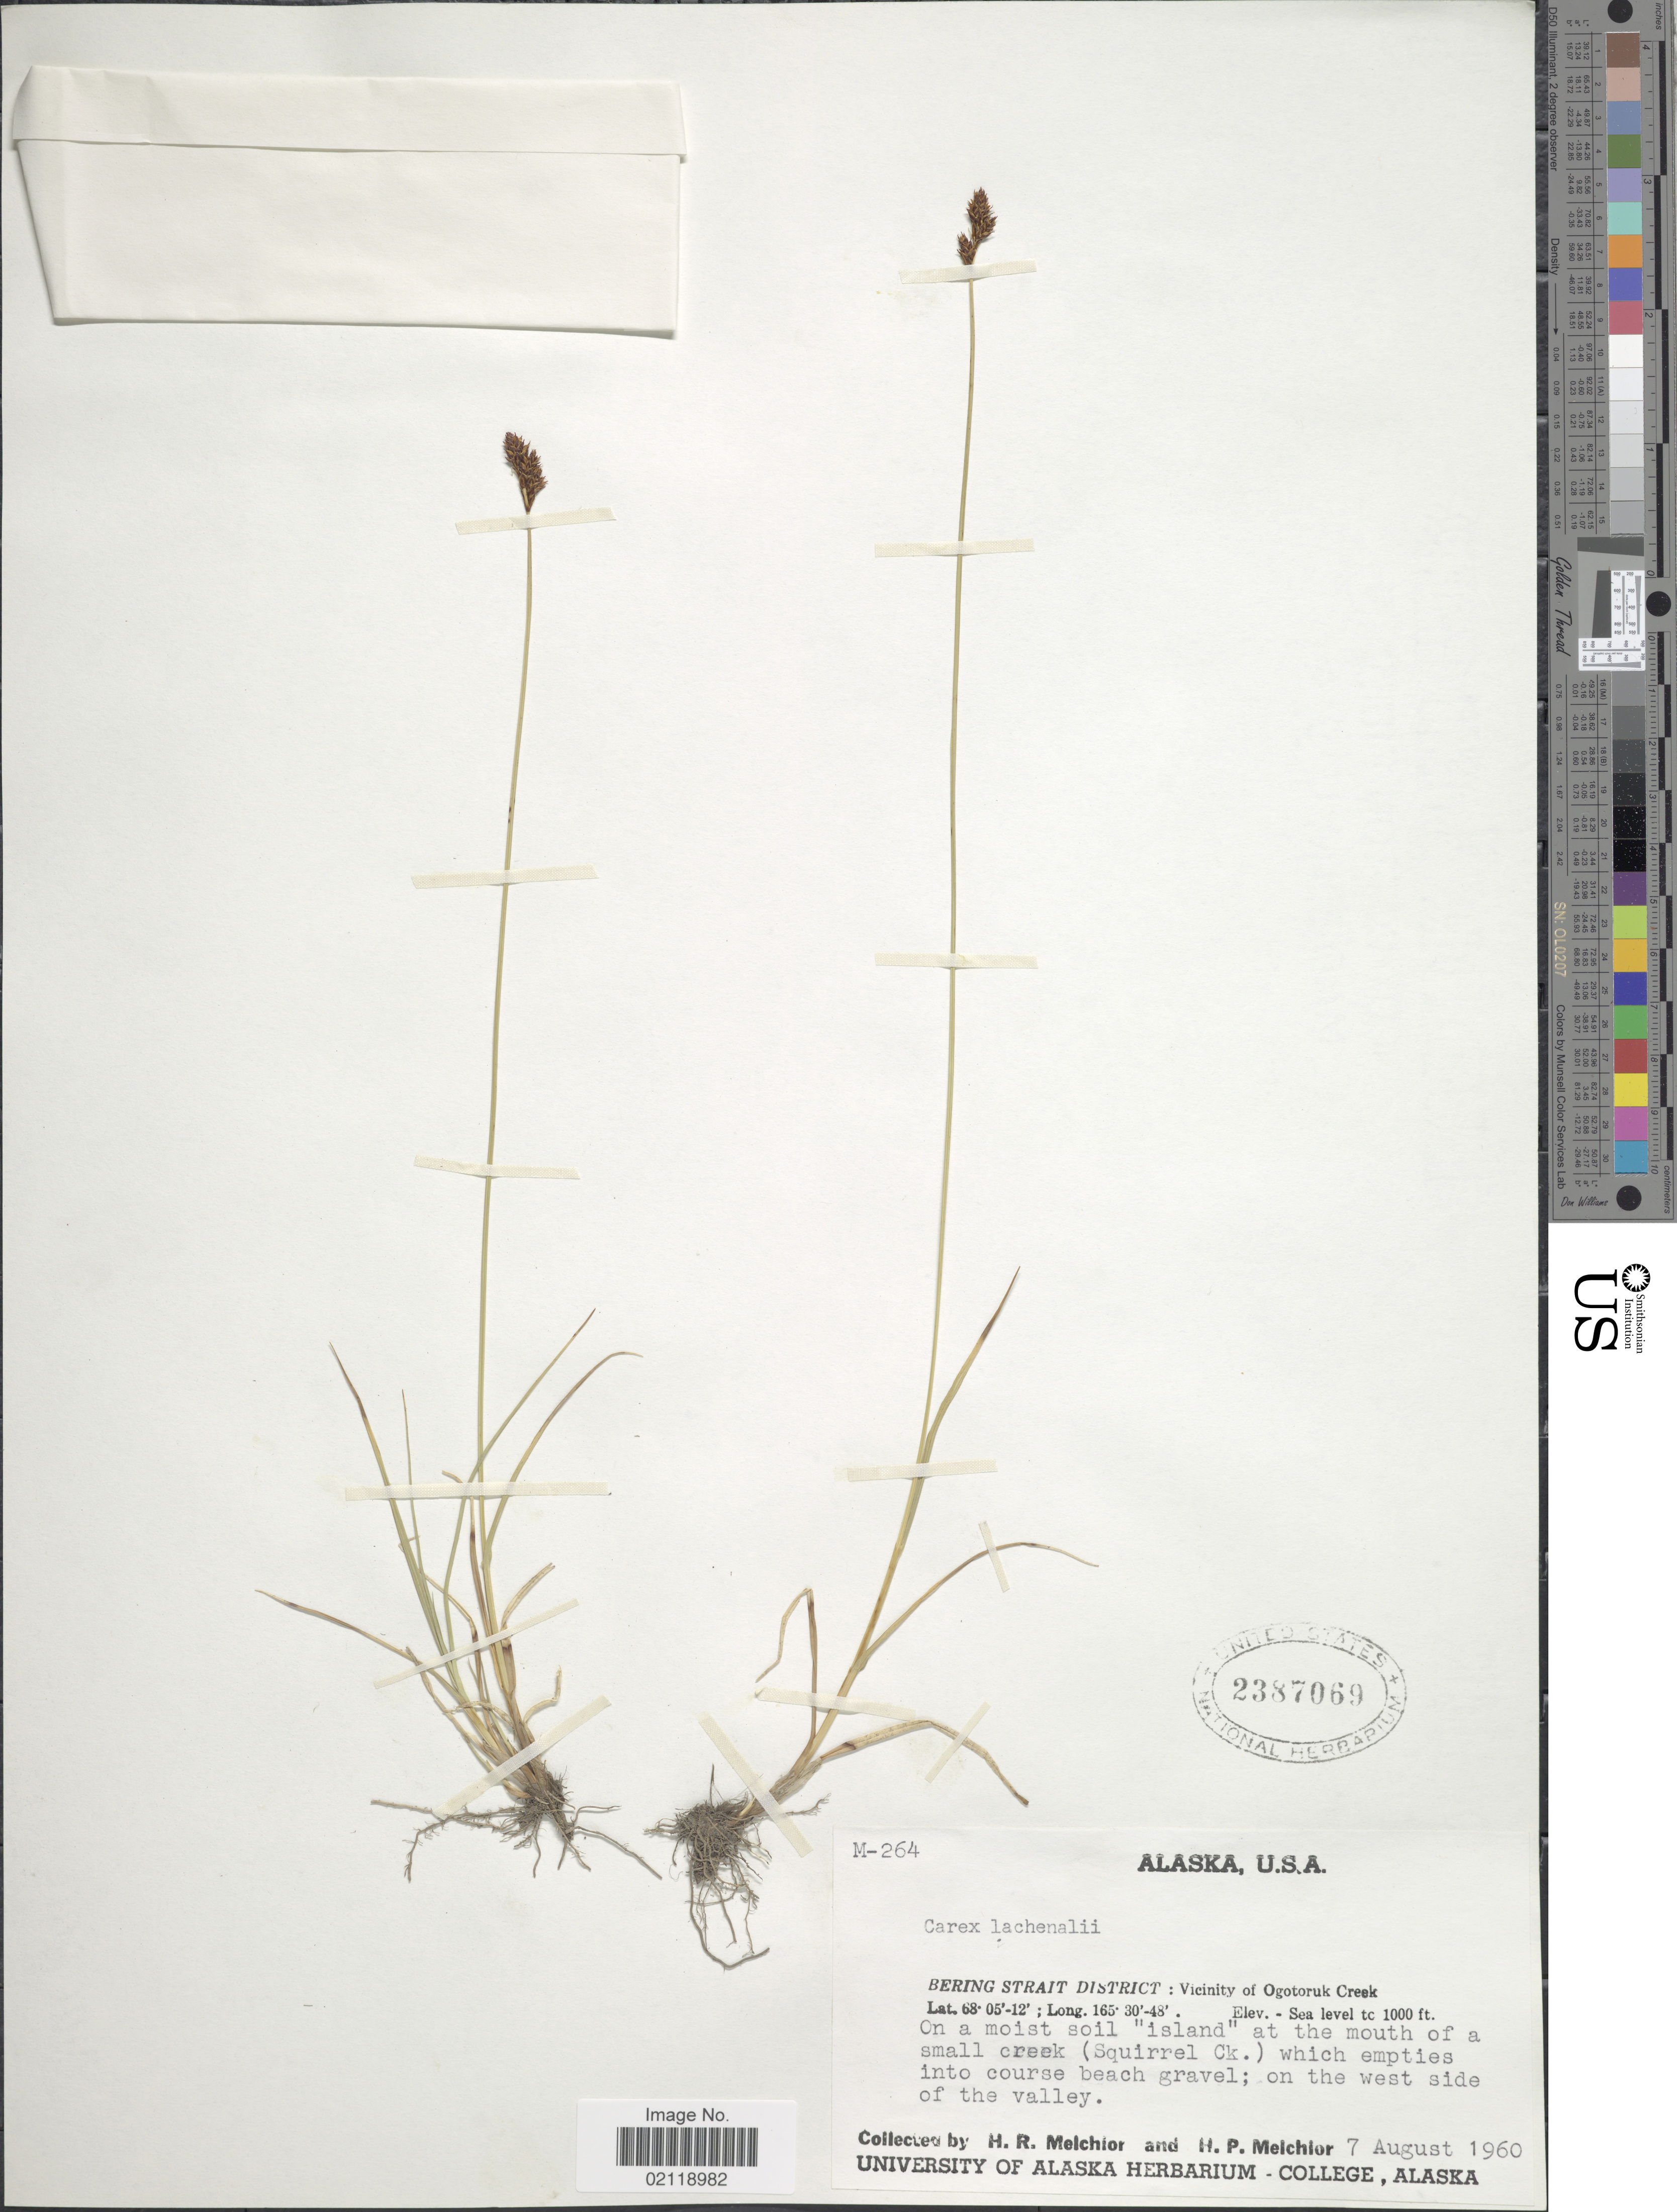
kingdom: Plantae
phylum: Tracheophyta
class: Liliopsida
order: Poales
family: Cyperaceae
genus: Carex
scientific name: Carex lachenalii subsp. lachenalii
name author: Schkuhr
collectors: H. R. Melchior & H. P. Melchior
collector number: M-264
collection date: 1960-08-07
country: United States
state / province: Alaska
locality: U.S.A. Bering Strait District: Vicinity of Ogotoruk Creek. On a moist soil "island"at the mouth of a small creek (Squirrel Ck.)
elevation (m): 0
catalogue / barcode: US 2387069